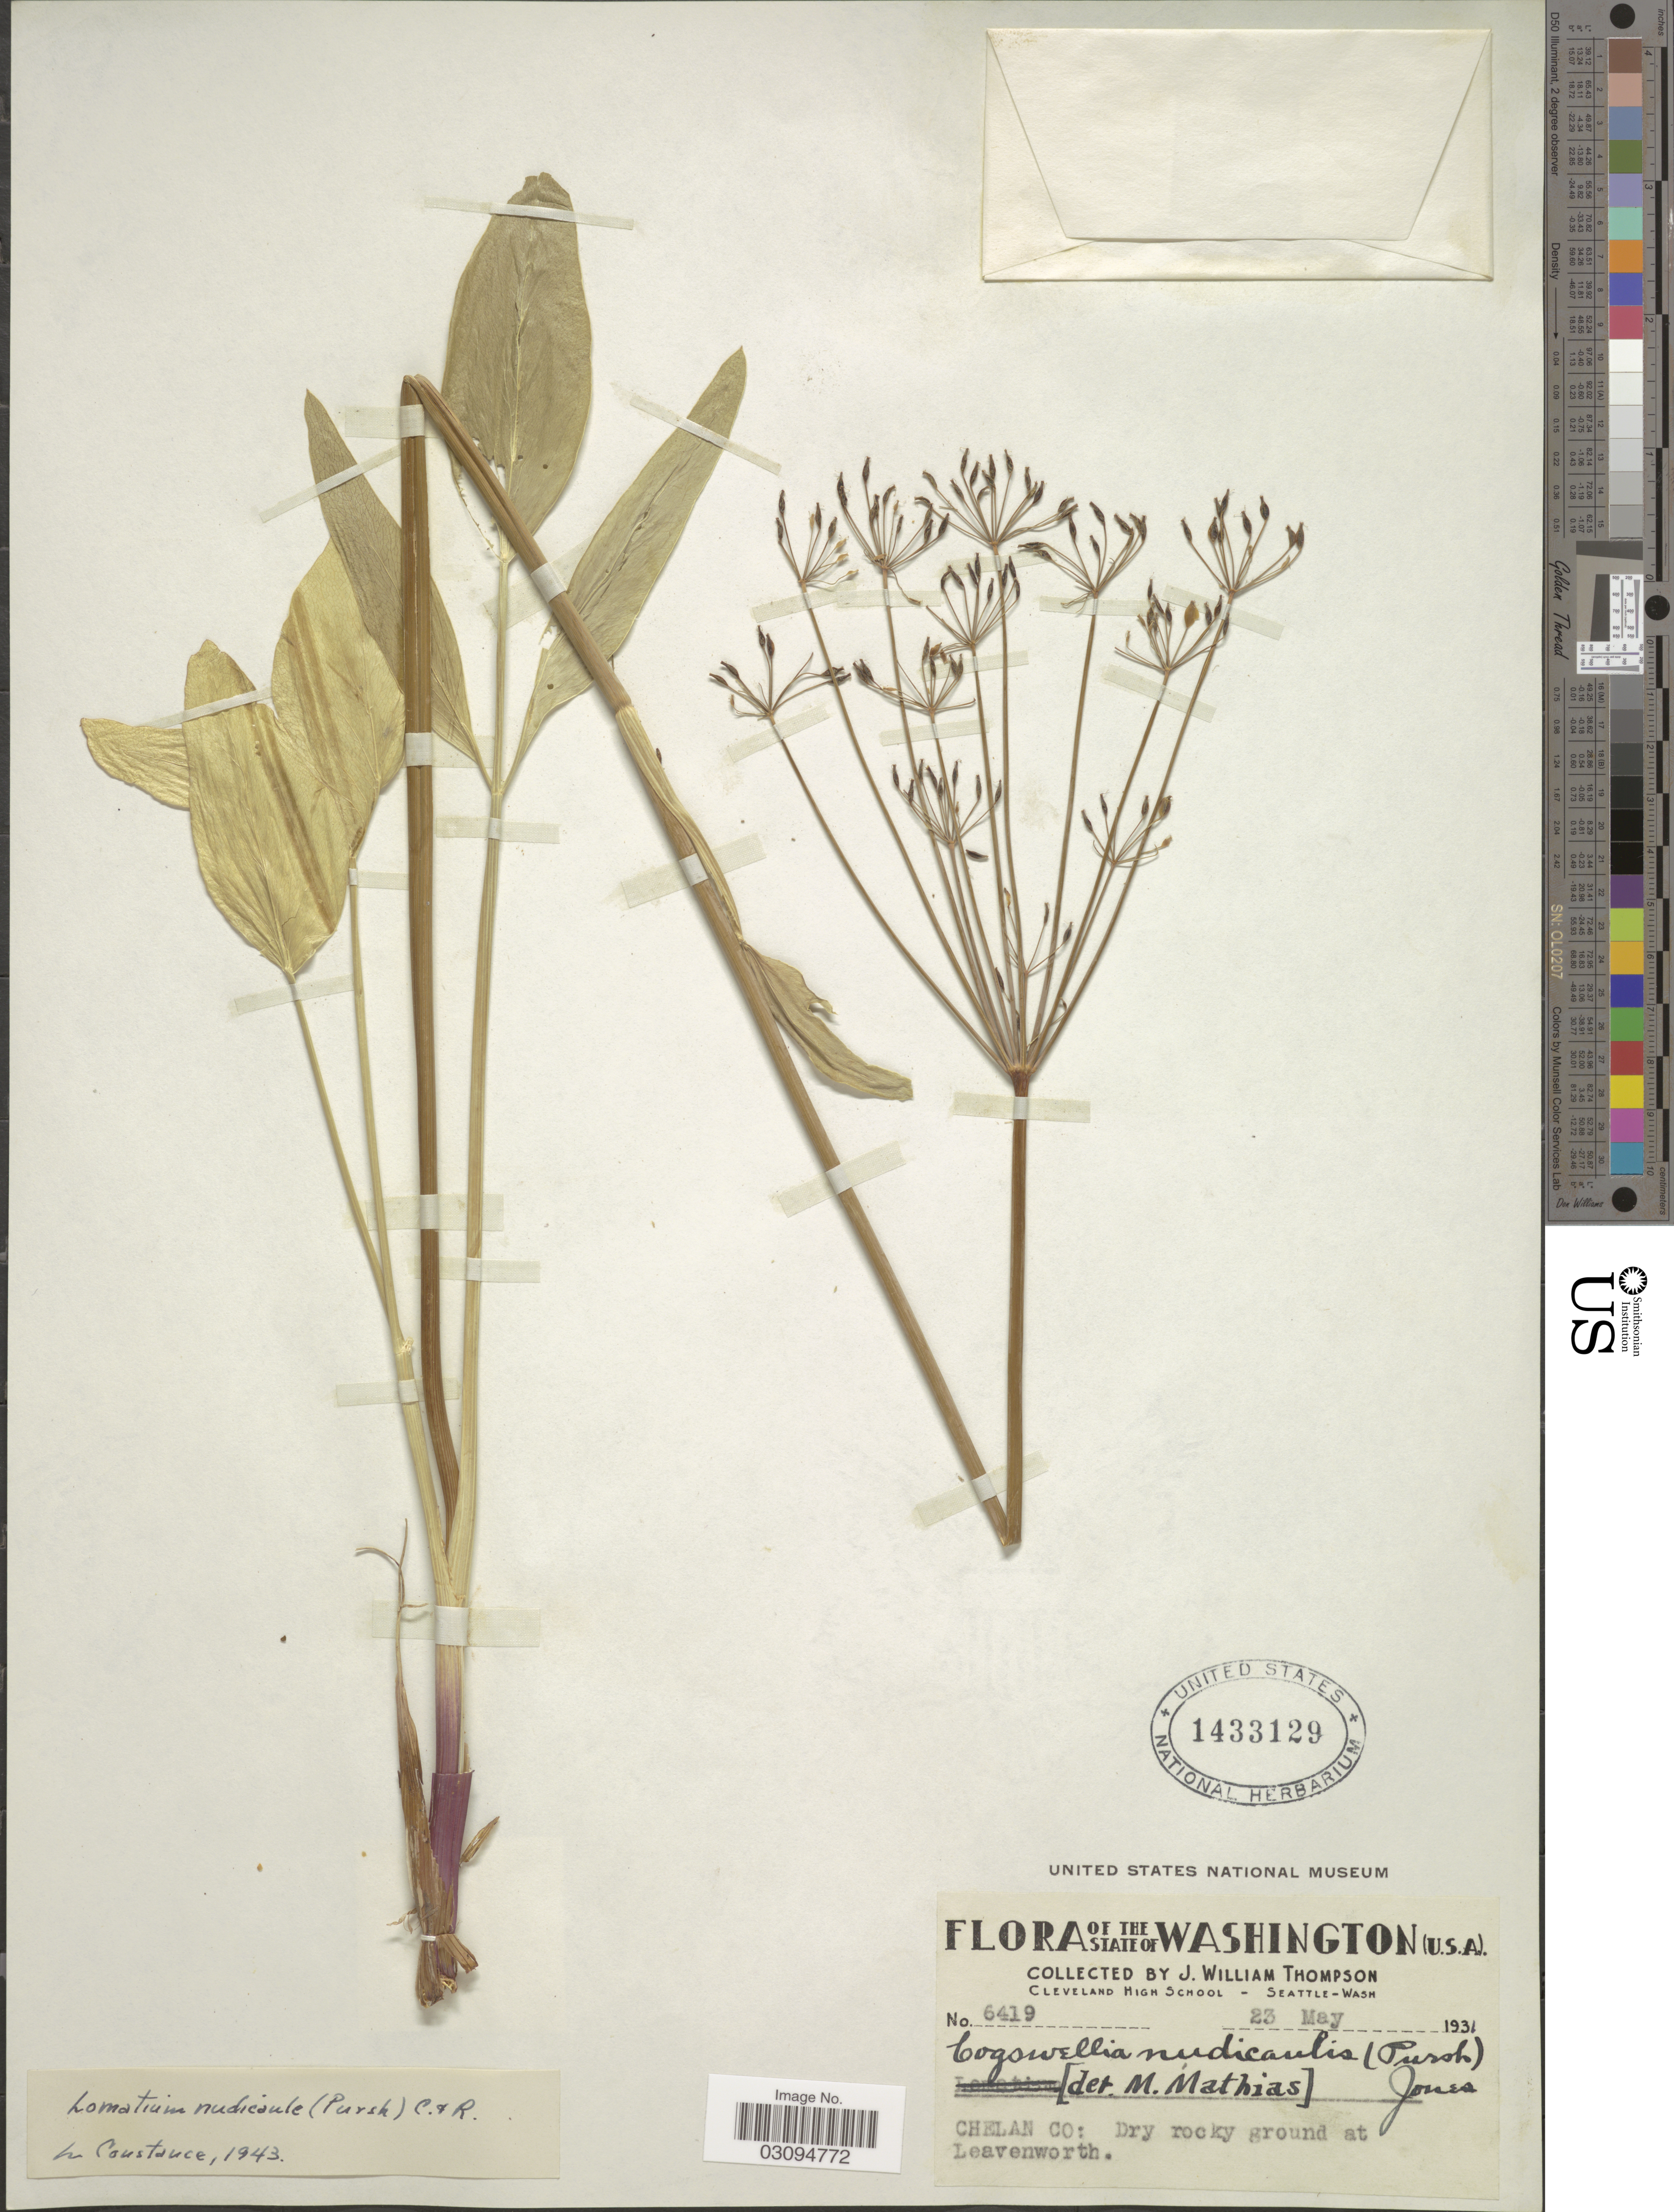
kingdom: Plantae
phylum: Tracheophyta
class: Magnoliopsida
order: Apiales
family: Apiaceae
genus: Lomatium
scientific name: Lomatium nudicaule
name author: (Pursh) J.M. Coult. & Rose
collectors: J. W. Thompson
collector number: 6419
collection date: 1931-05-23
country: United States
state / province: Washington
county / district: Chelan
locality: Chelan Co: Dry rocky ground at Leavenworth.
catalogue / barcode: US 1433129